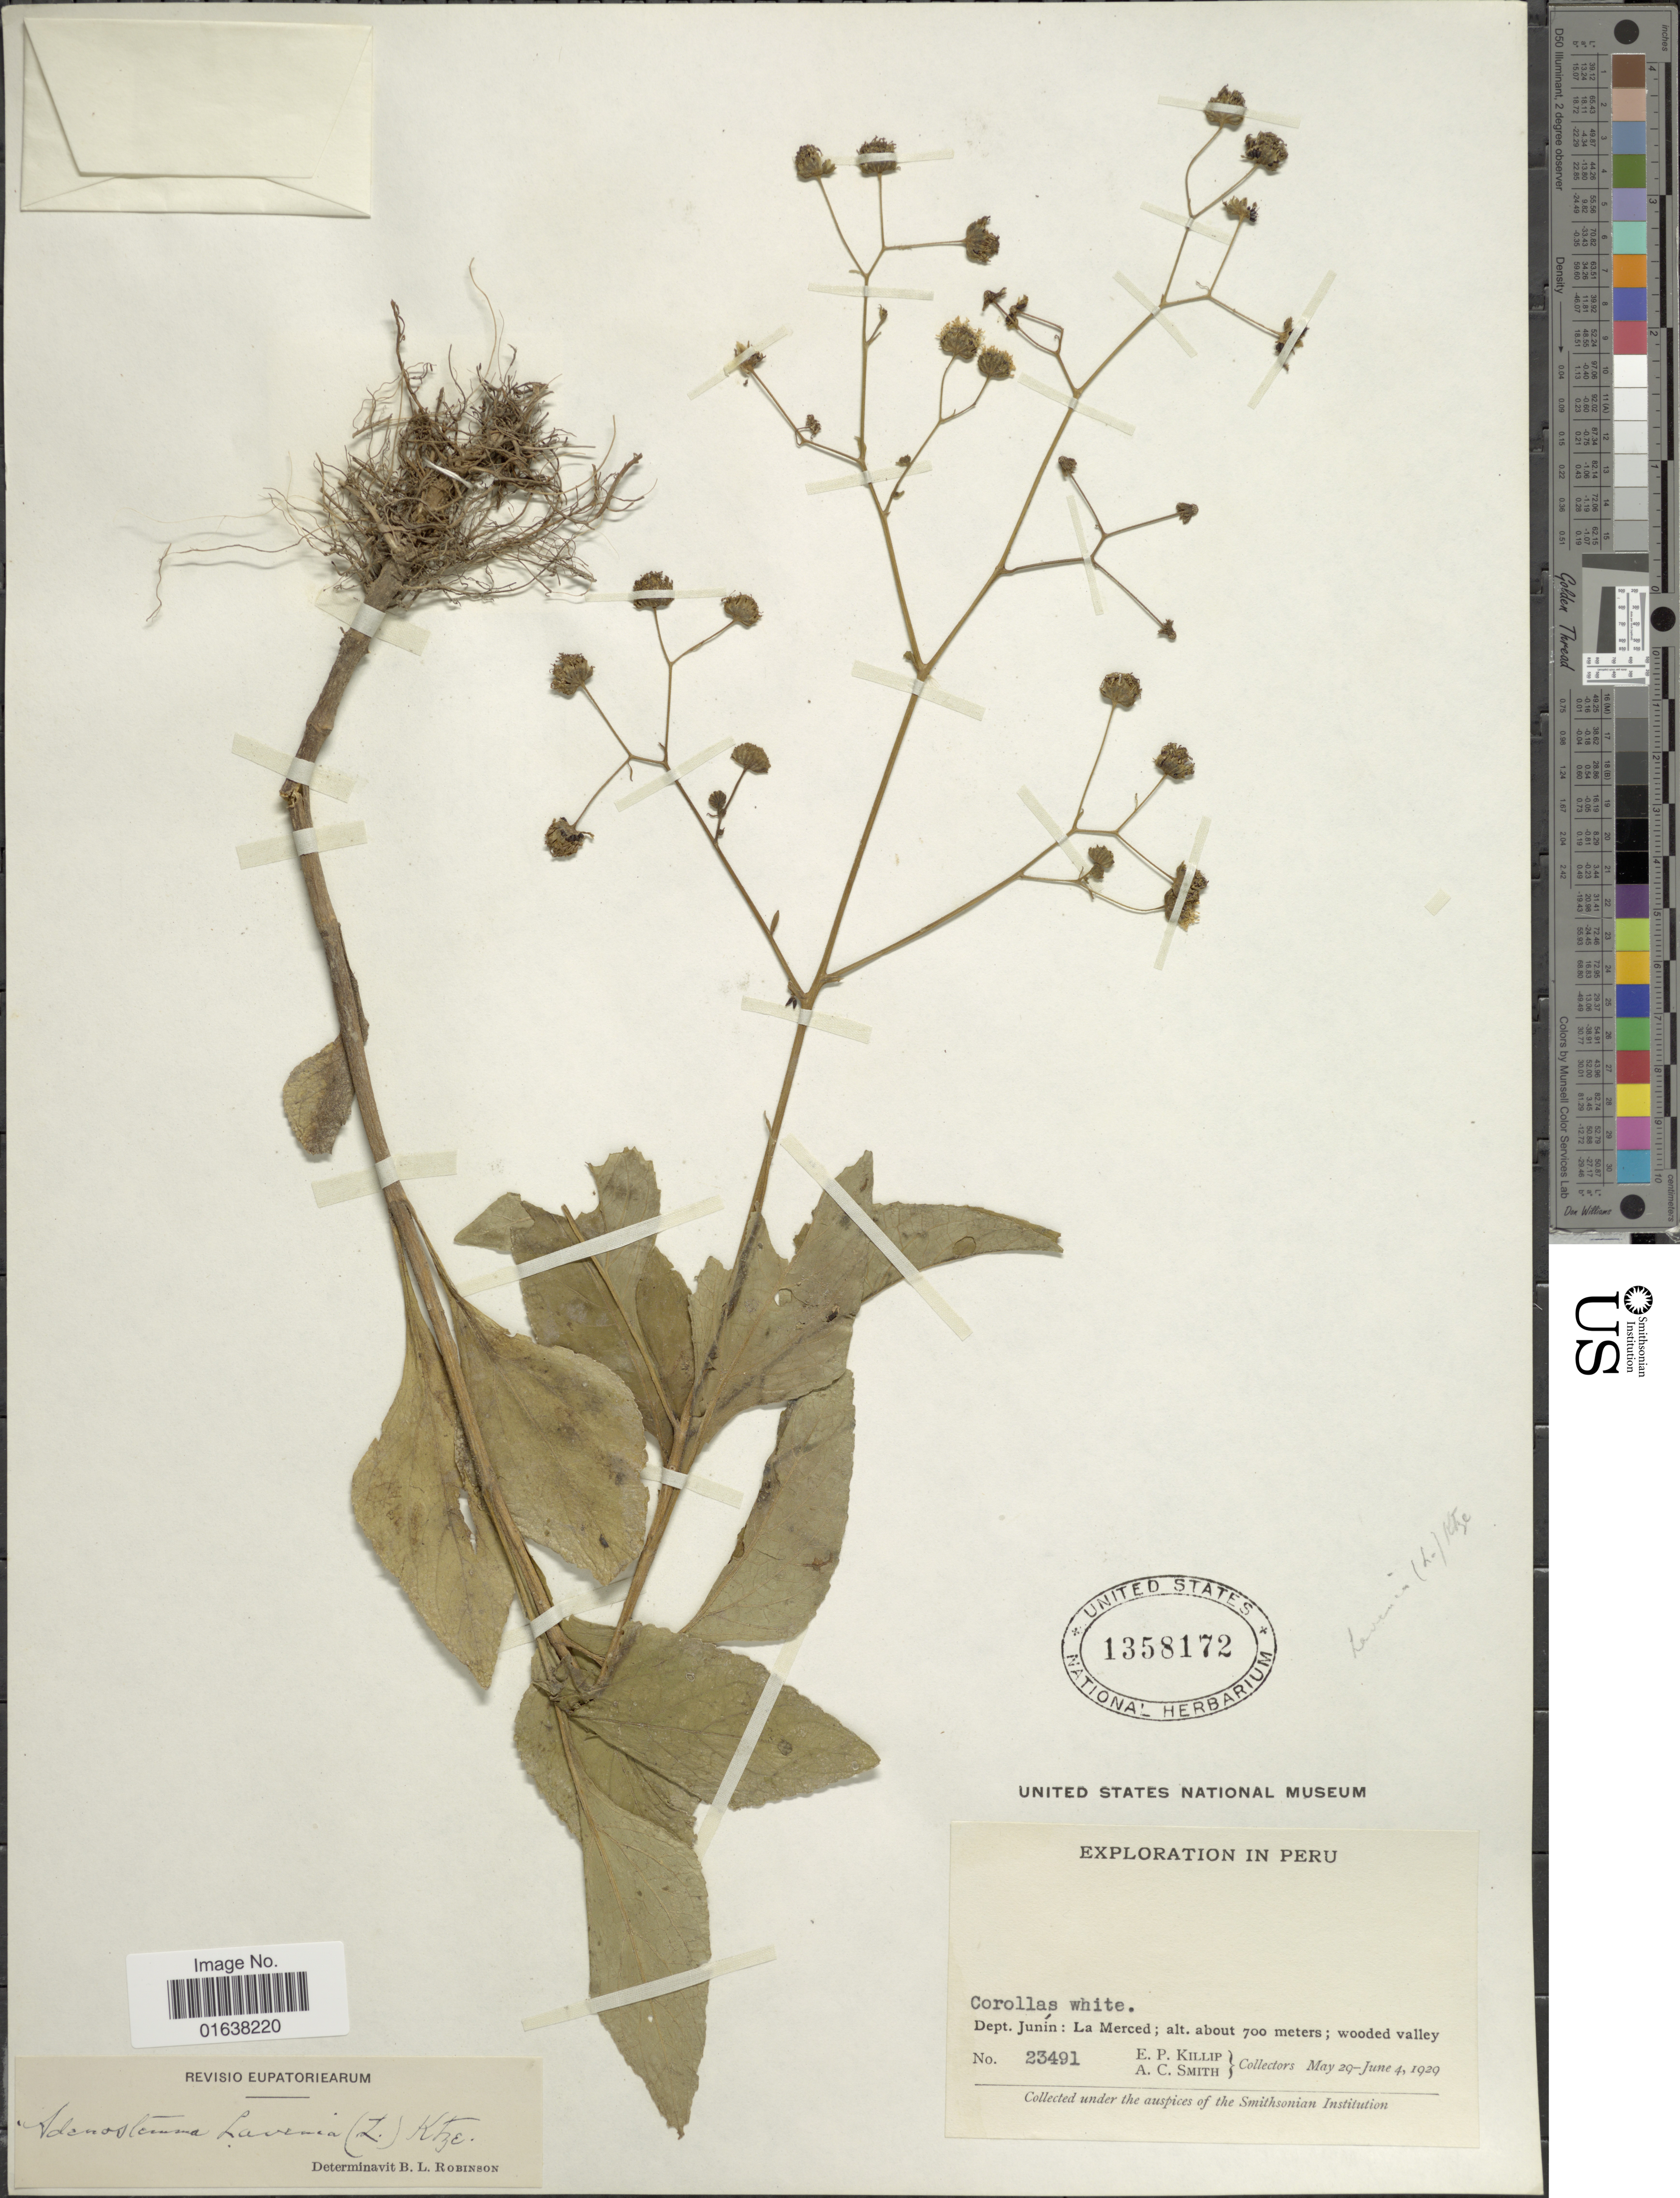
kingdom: Plantae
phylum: Tracheophyta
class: Magnoliopsida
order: Asterales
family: Asteraceae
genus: Adenostemma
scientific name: Adenostemma platyphyllum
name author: Cass.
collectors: E. P. Killip & A. C. Smith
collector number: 23491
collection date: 1929-05-29/1929-06-04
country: Peru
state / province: Junín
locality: La Merced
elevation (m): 700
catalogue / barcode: US 1358172